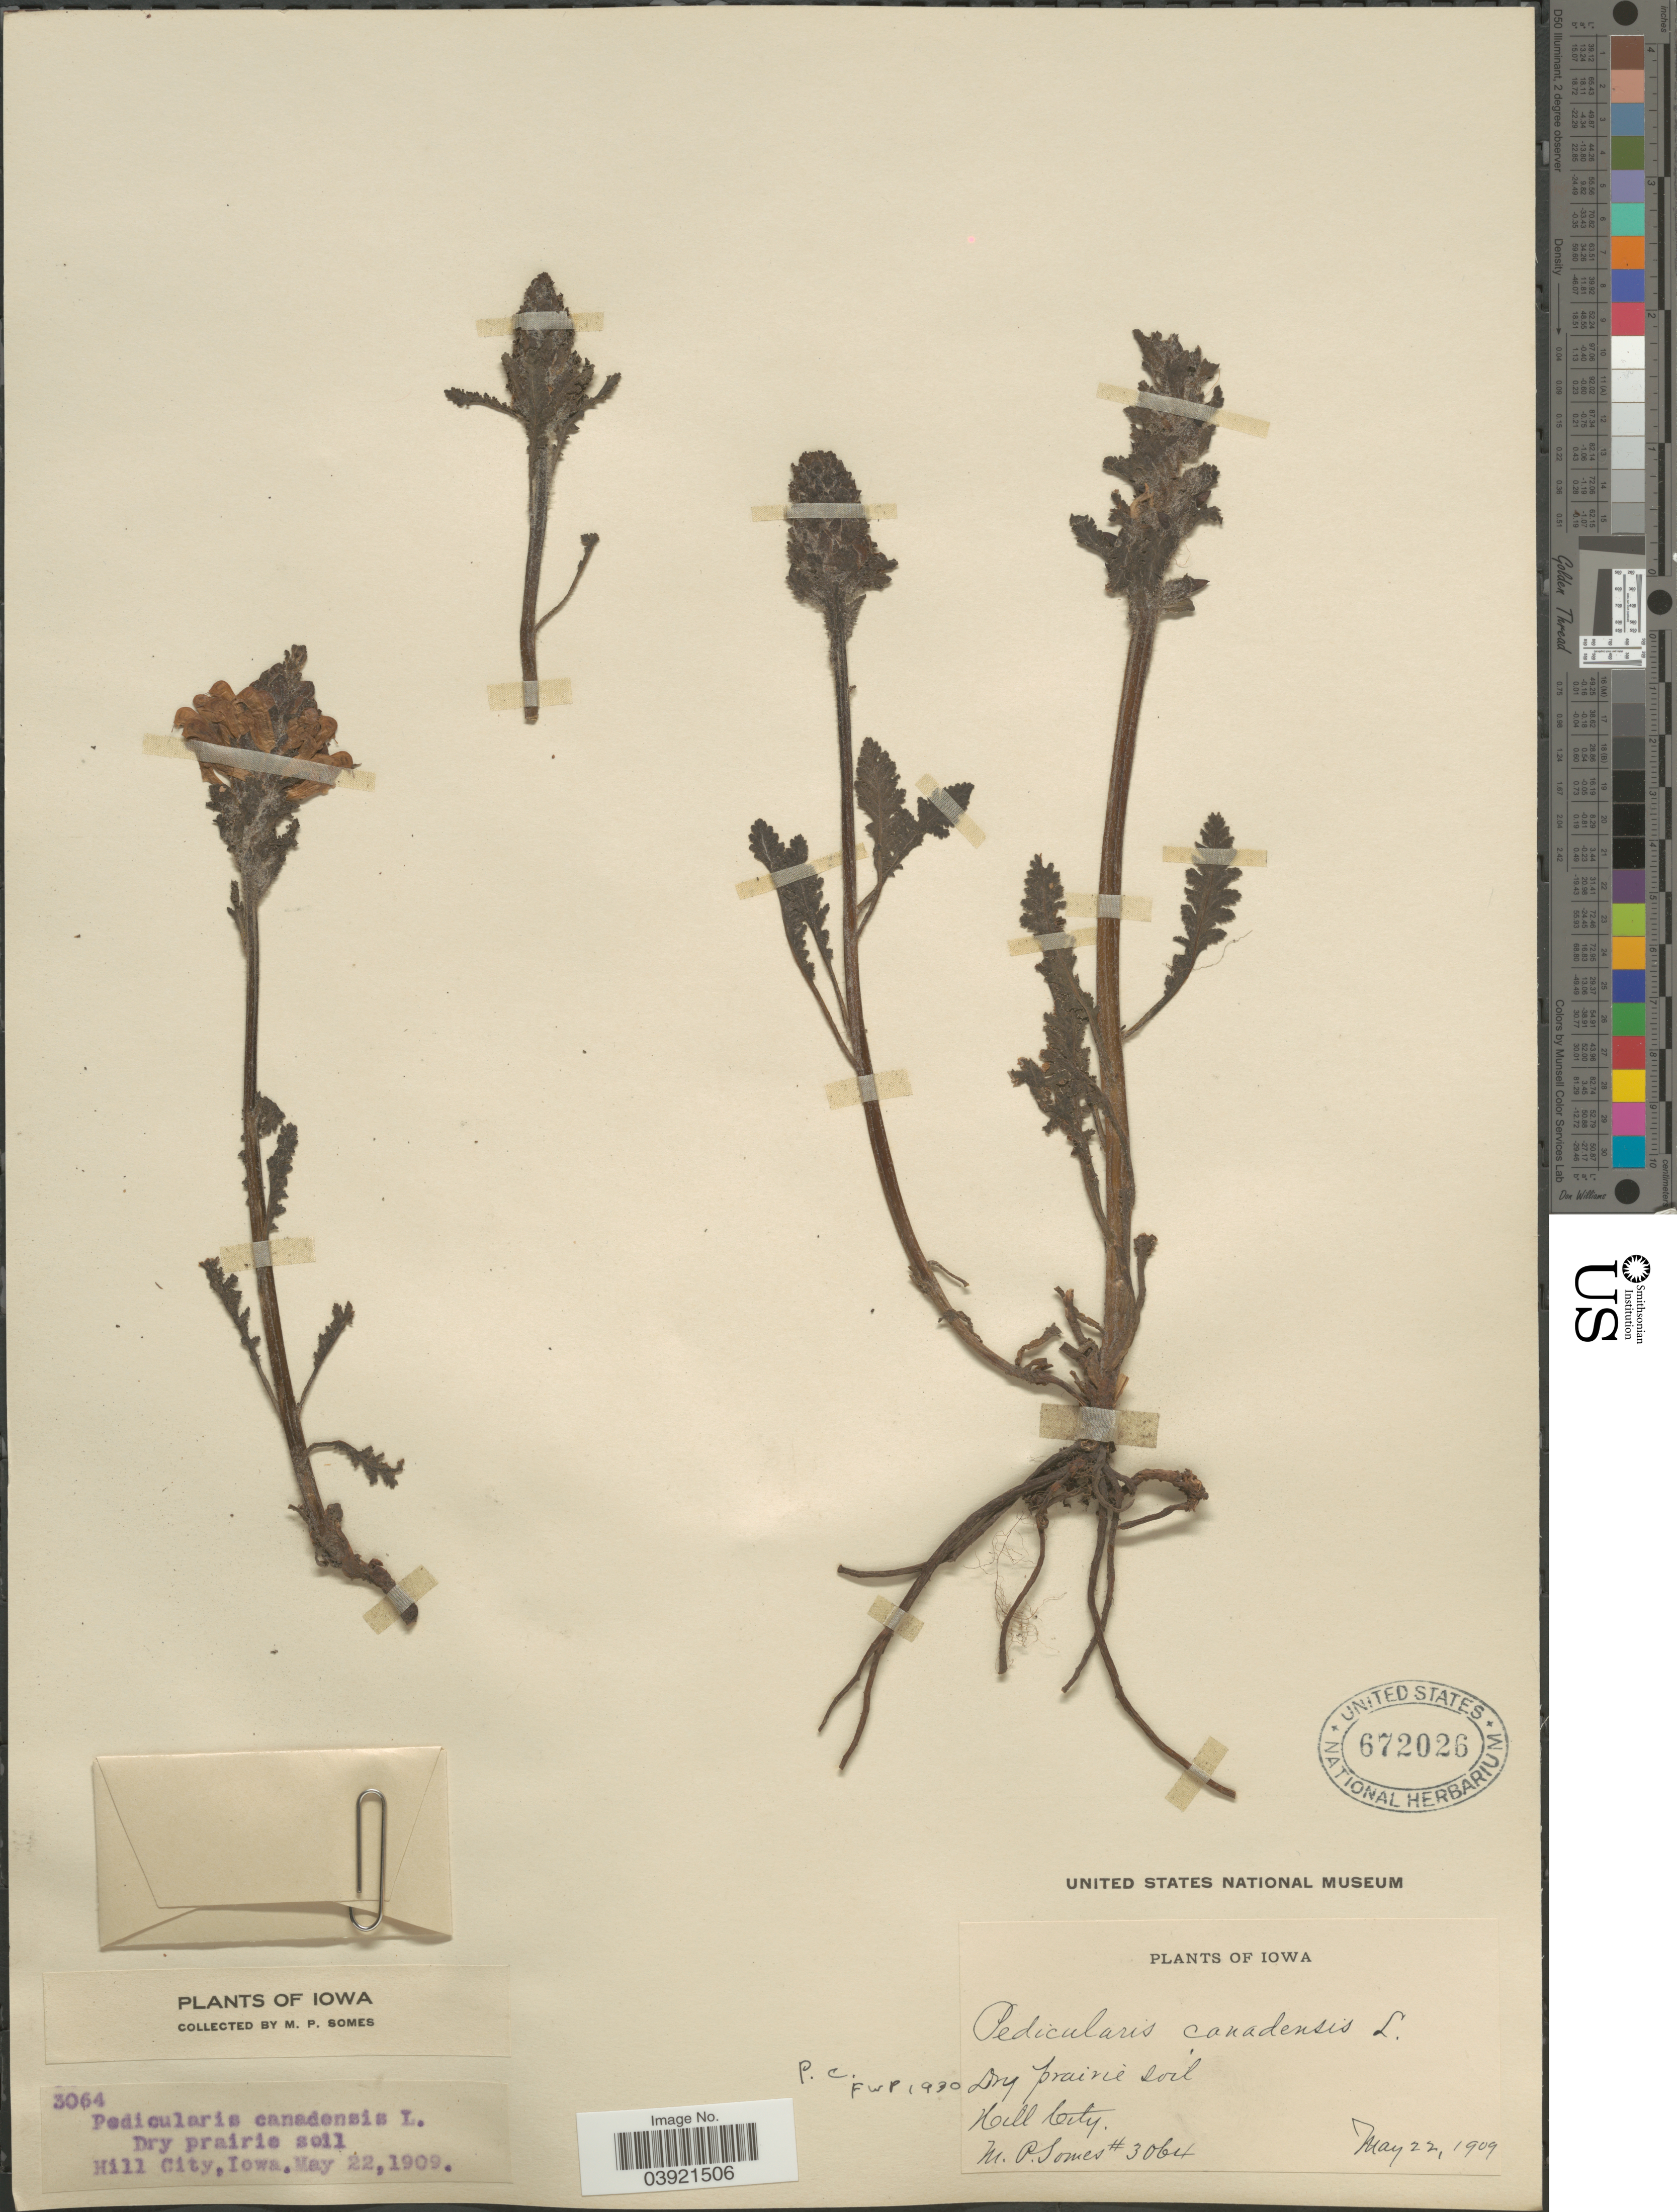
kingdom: Plantae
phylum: Tracheophyta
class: Magnoliopsida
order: Lamiales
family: Orobanchaceae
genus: Pedicularis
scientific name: Pedicularis canadensis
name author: L.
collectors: M. Somes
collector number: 3064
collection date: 1909-05-22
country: United States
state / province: Iowa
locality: Hill City.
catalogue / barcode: US 672026